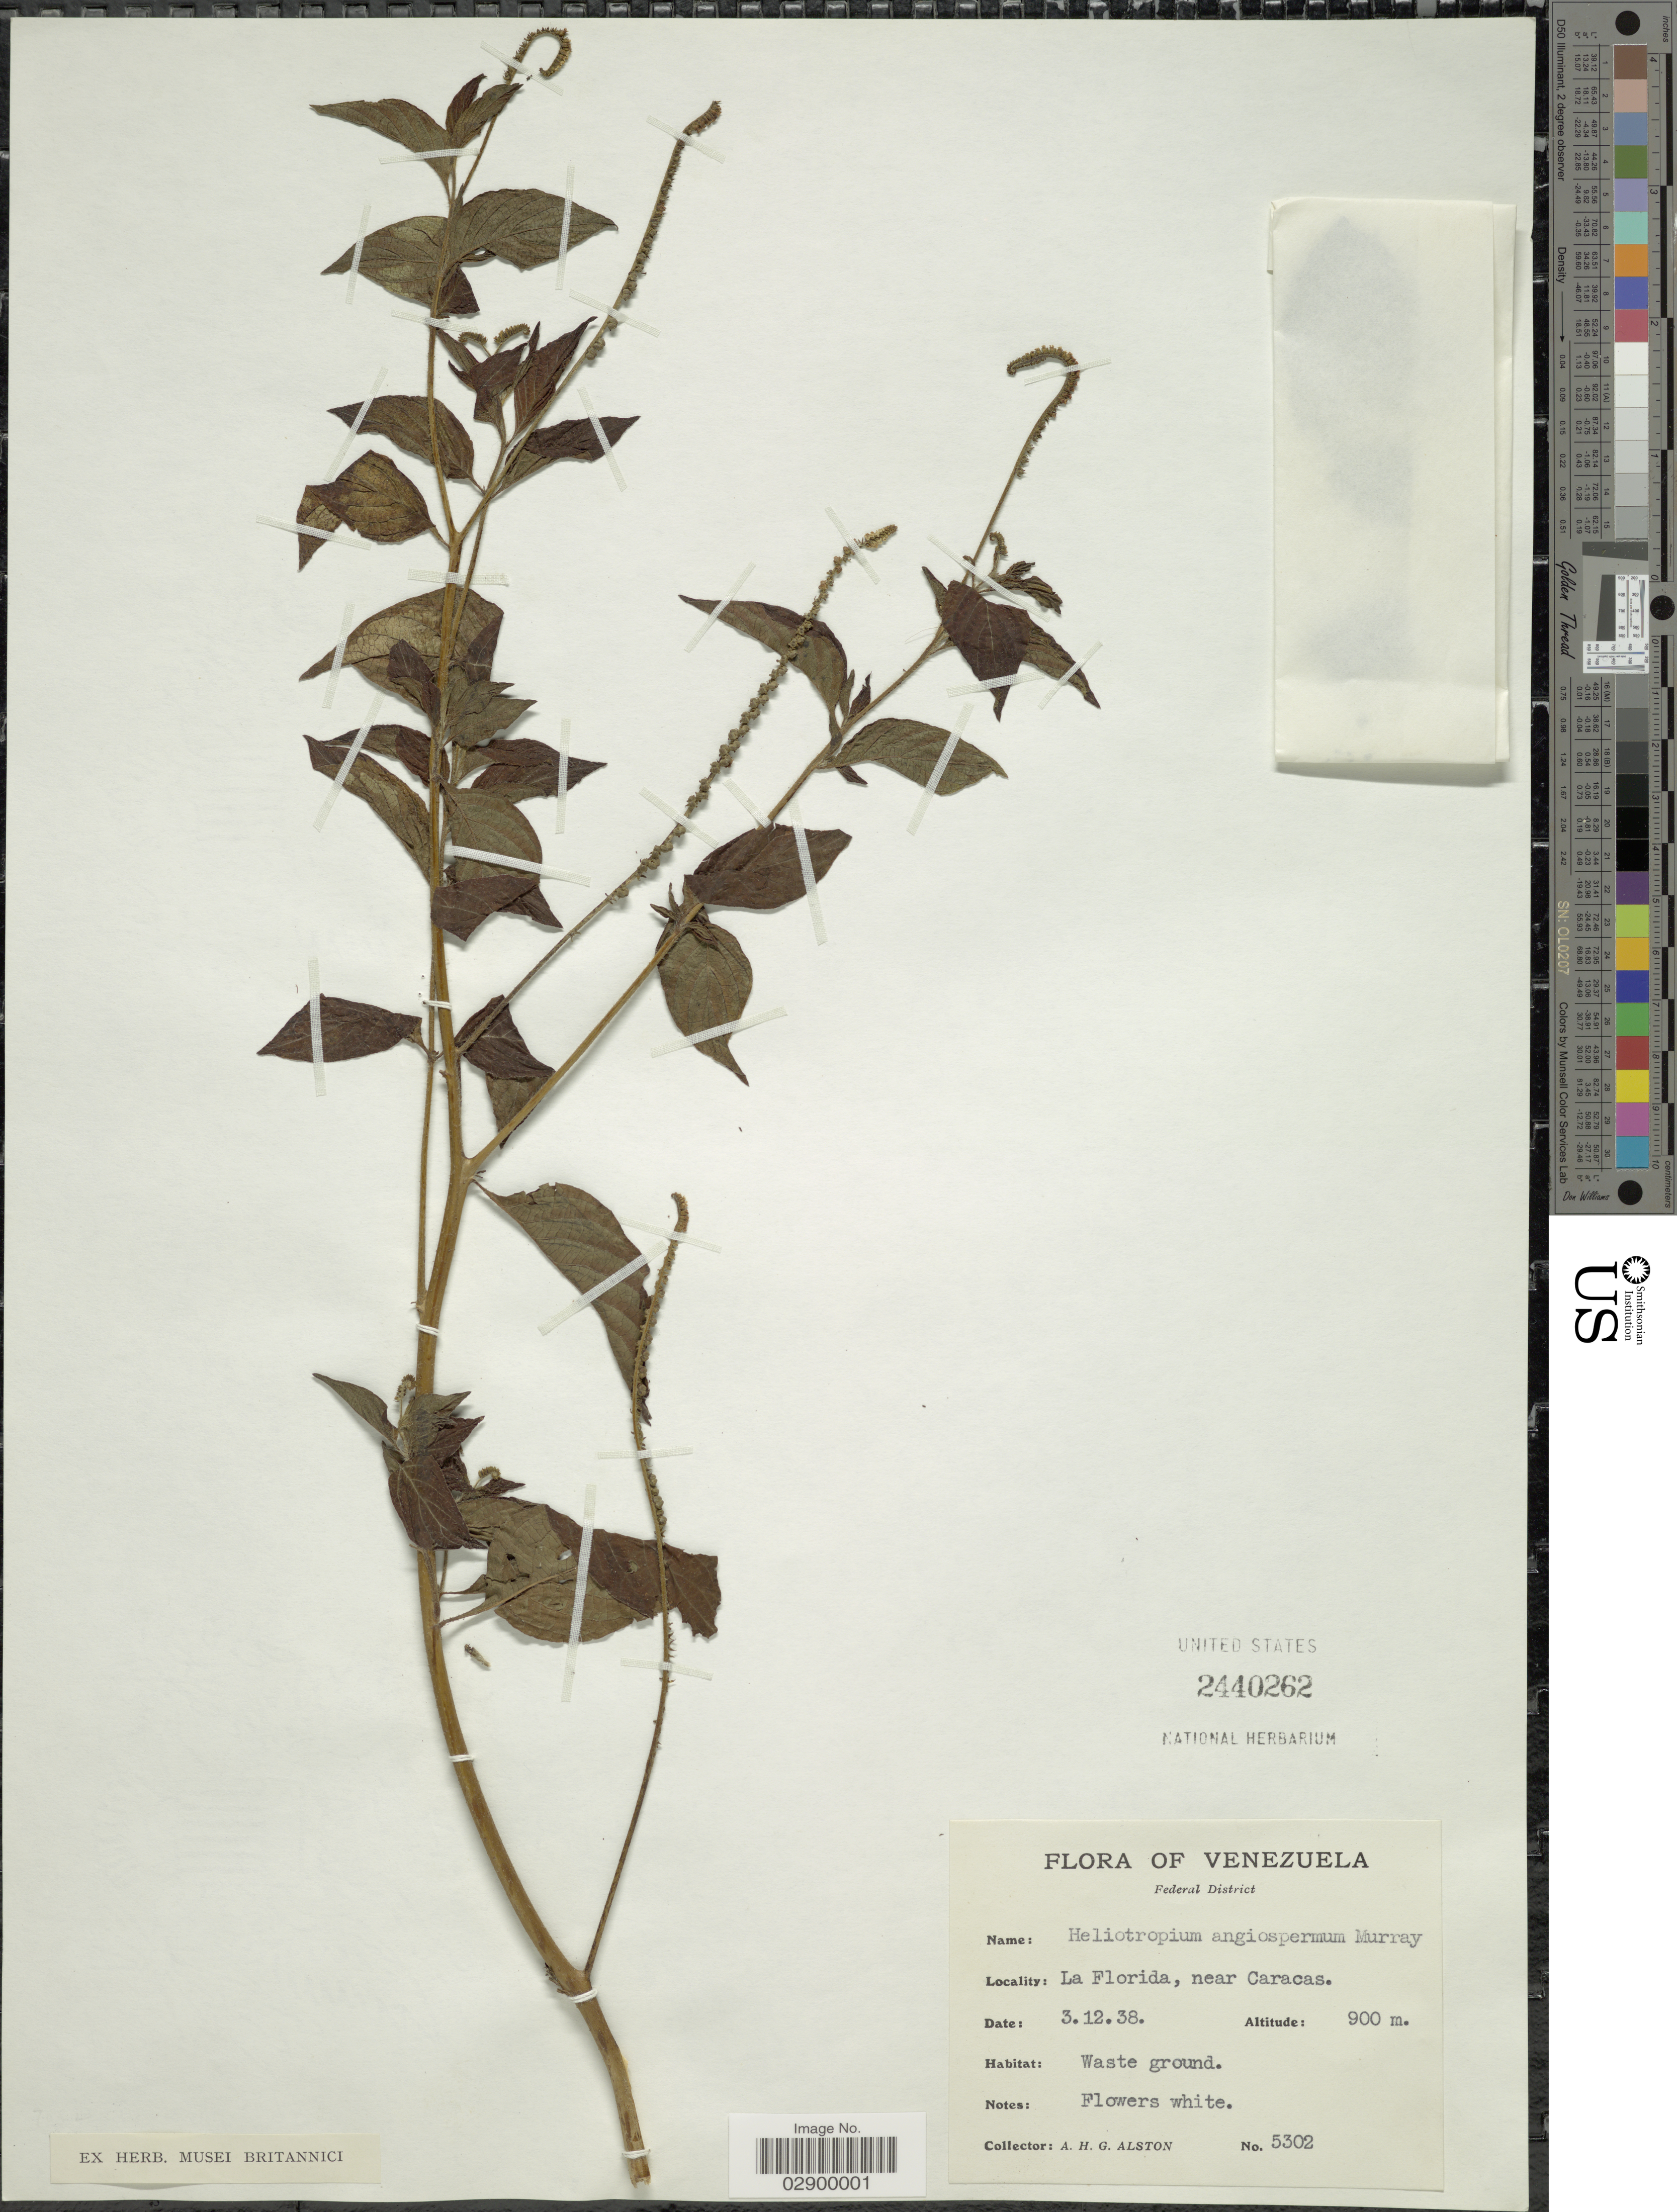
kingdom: Plantae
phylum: Tracheophyta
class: Magnoliopsida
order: Boraginales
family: Heliotropiaceae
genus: Heliotropium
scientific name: Heliotropium angiospermum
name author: Murray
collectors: A. H. Alston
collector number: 5302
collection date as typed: Transcribed d/m/y: 3/12/38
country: Venezuela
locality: Federal District. La Florida, near Caracas.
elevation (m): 900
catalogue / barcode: US 2440262